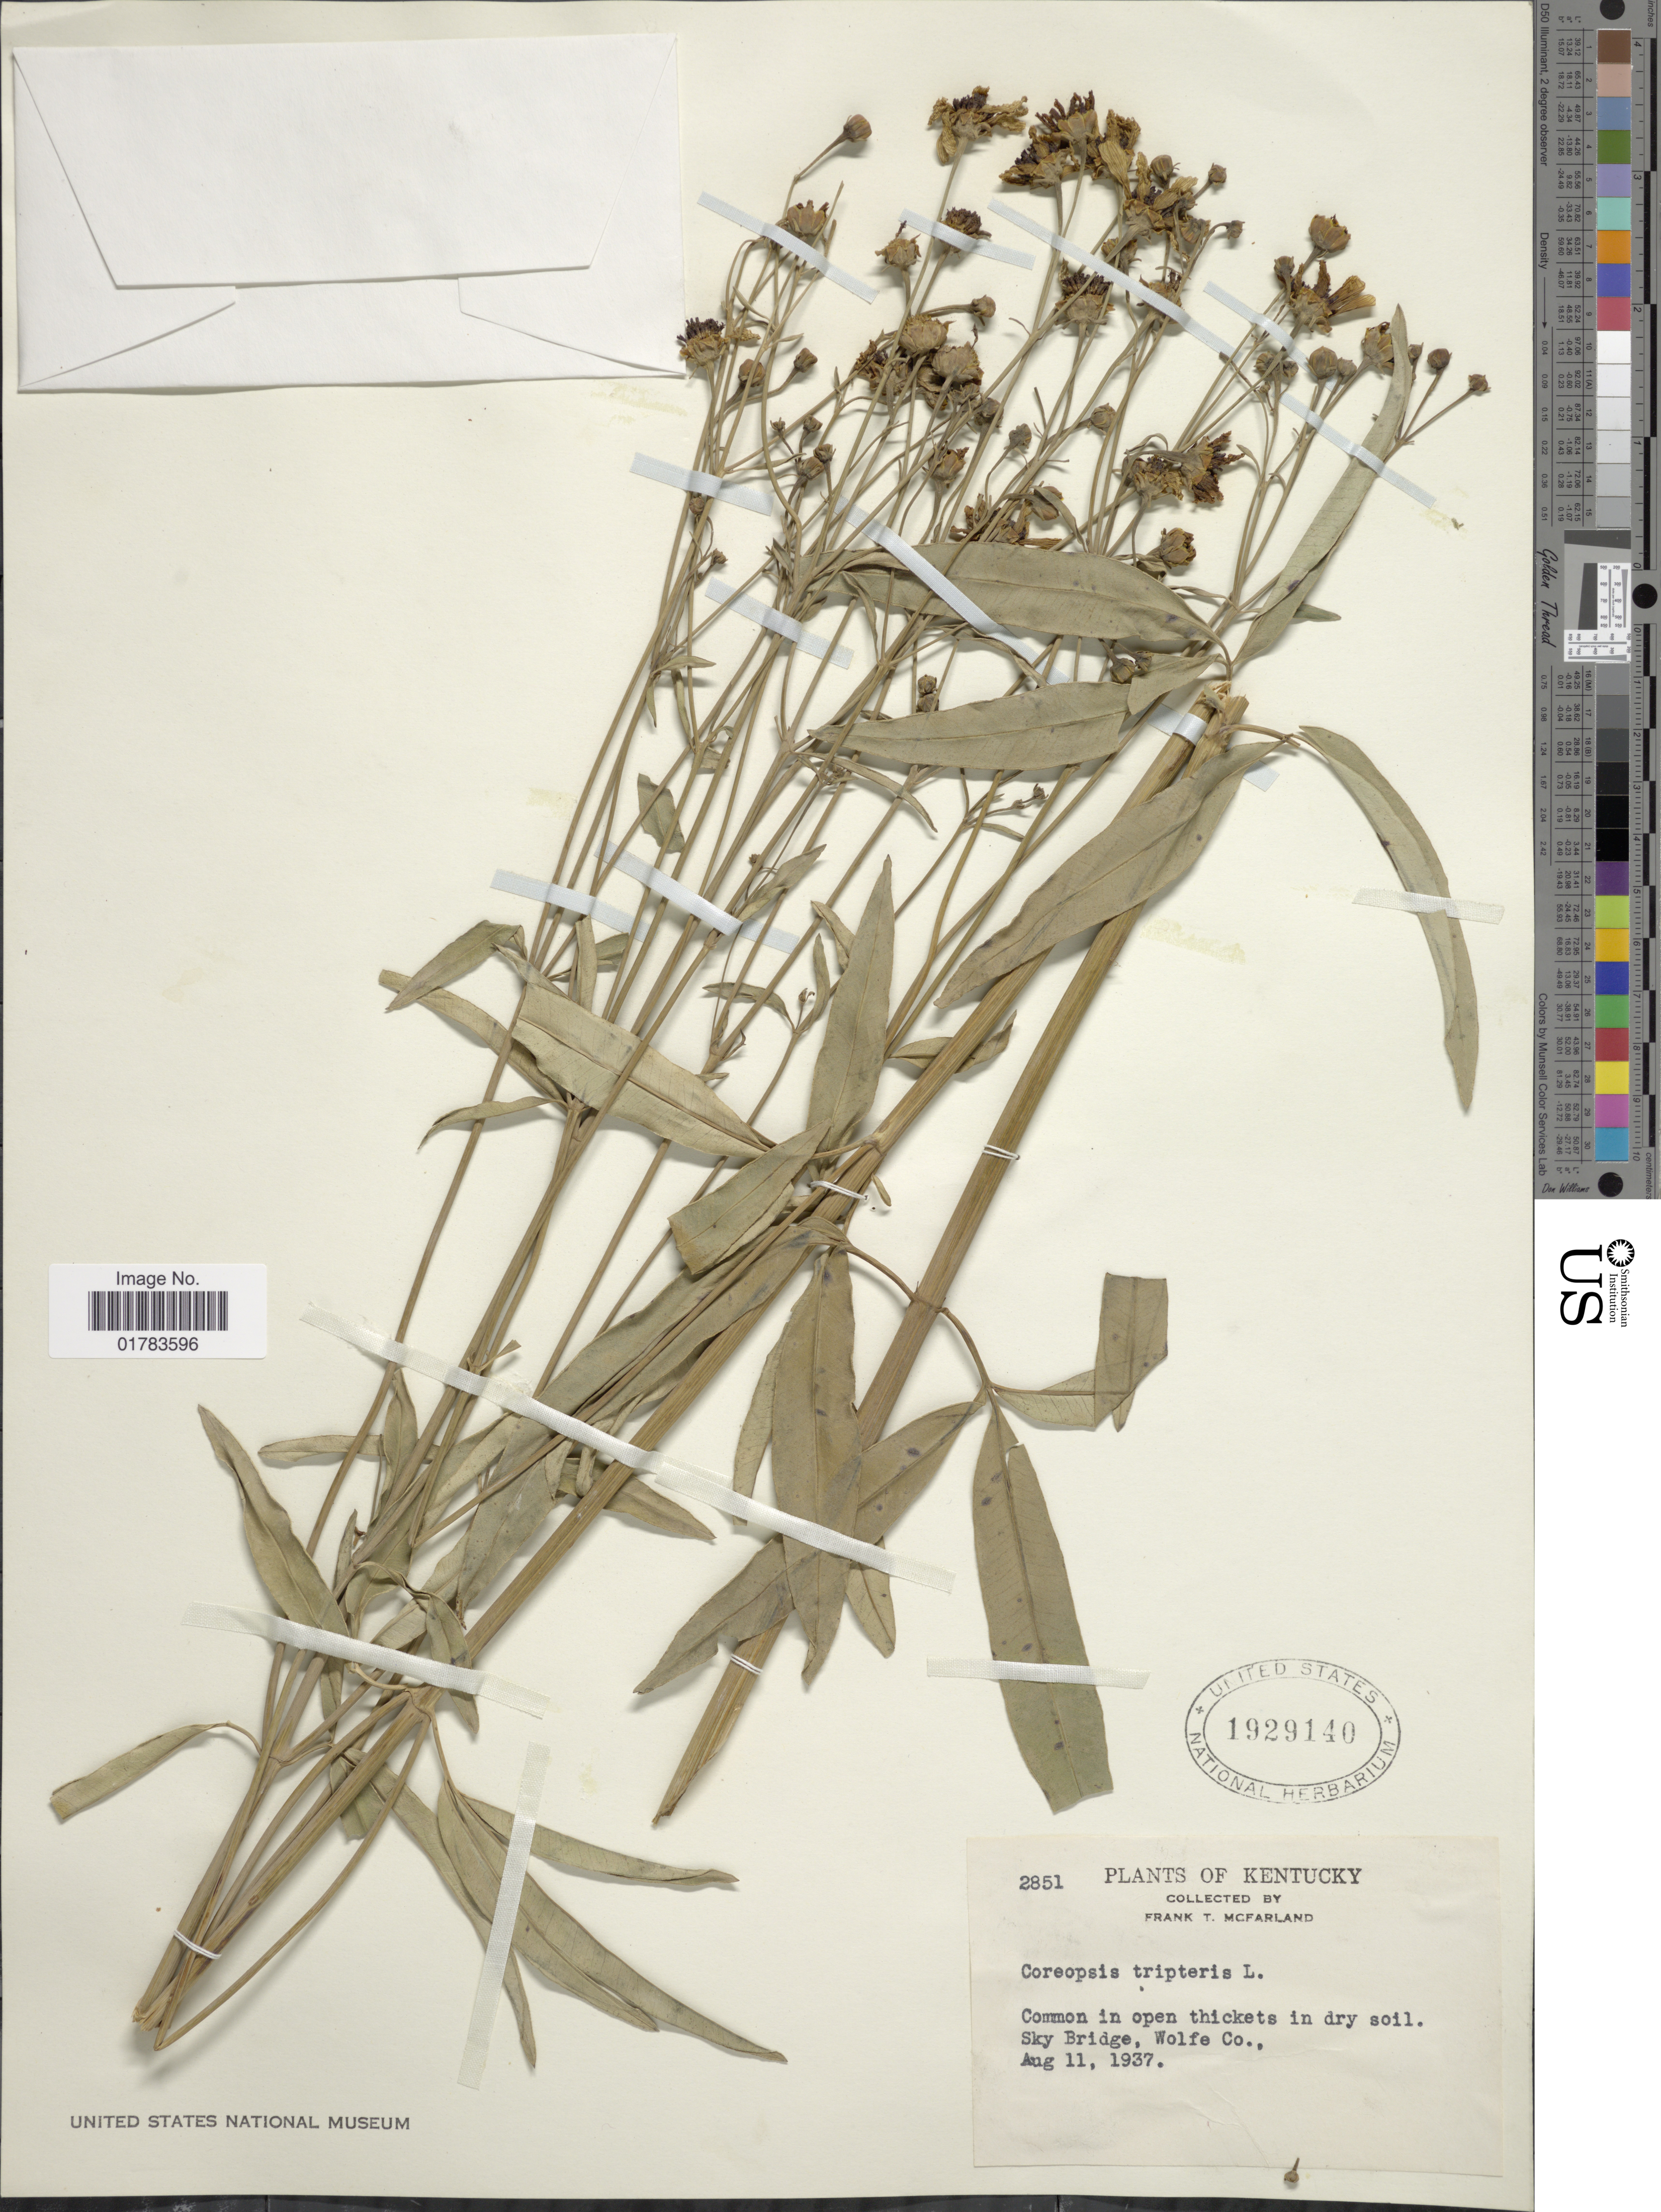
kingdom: Plantae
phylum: Tracheophyta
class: Magnoliopsida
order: Asterales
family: Asteraceae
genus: Coreopsis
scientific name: Coreopsis tripteris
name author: L.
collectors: F. McFarland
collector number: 2851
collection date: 1937-08-11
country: United States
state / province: Kentucky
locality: Sky Bridge, Wolfe Co.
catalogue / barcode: US 1929140